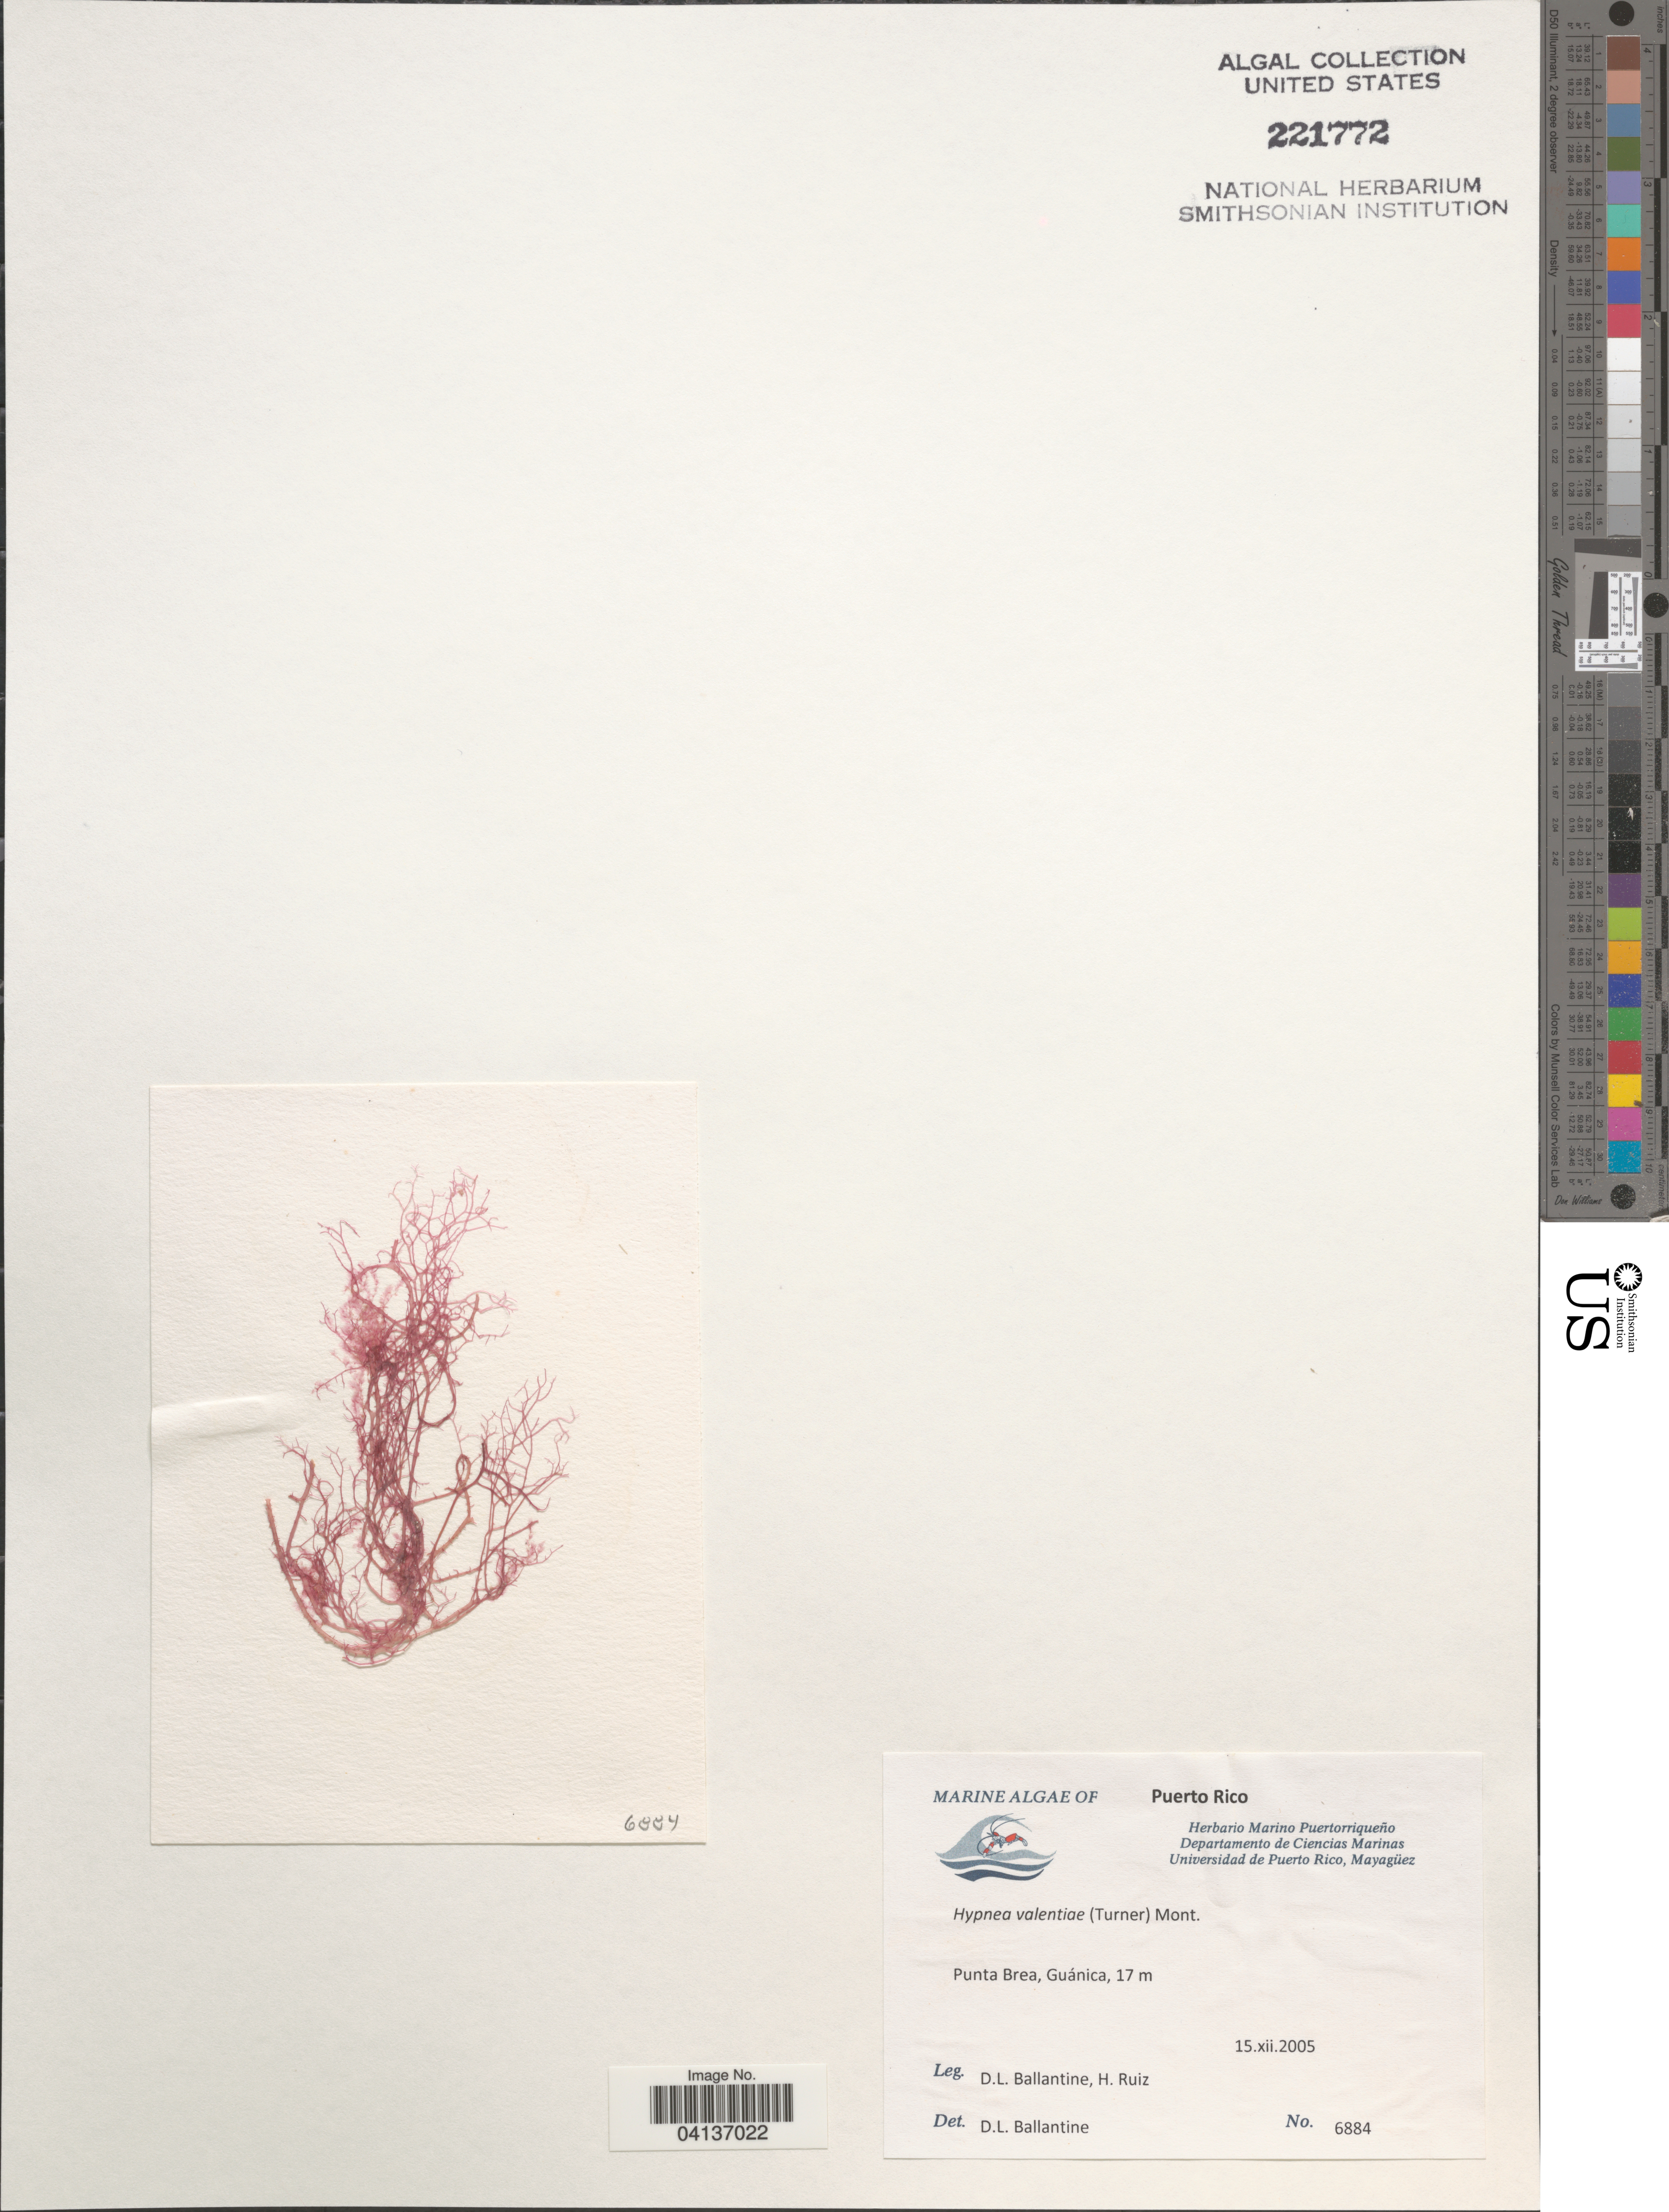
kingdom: Plantae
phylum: Rhodophyta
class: Florideophyceae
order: Gigartinales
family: Cystocloniaceae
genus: Hypnea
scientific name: Hypnea valentiae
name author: (Turner) Mont.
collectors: D.L. Ballantine & H. Ruiz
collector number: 6884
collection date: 2005-12-15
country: Puerto Rico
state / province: Guánica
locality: Punta Brea.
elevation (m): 17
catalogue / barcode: US 221772